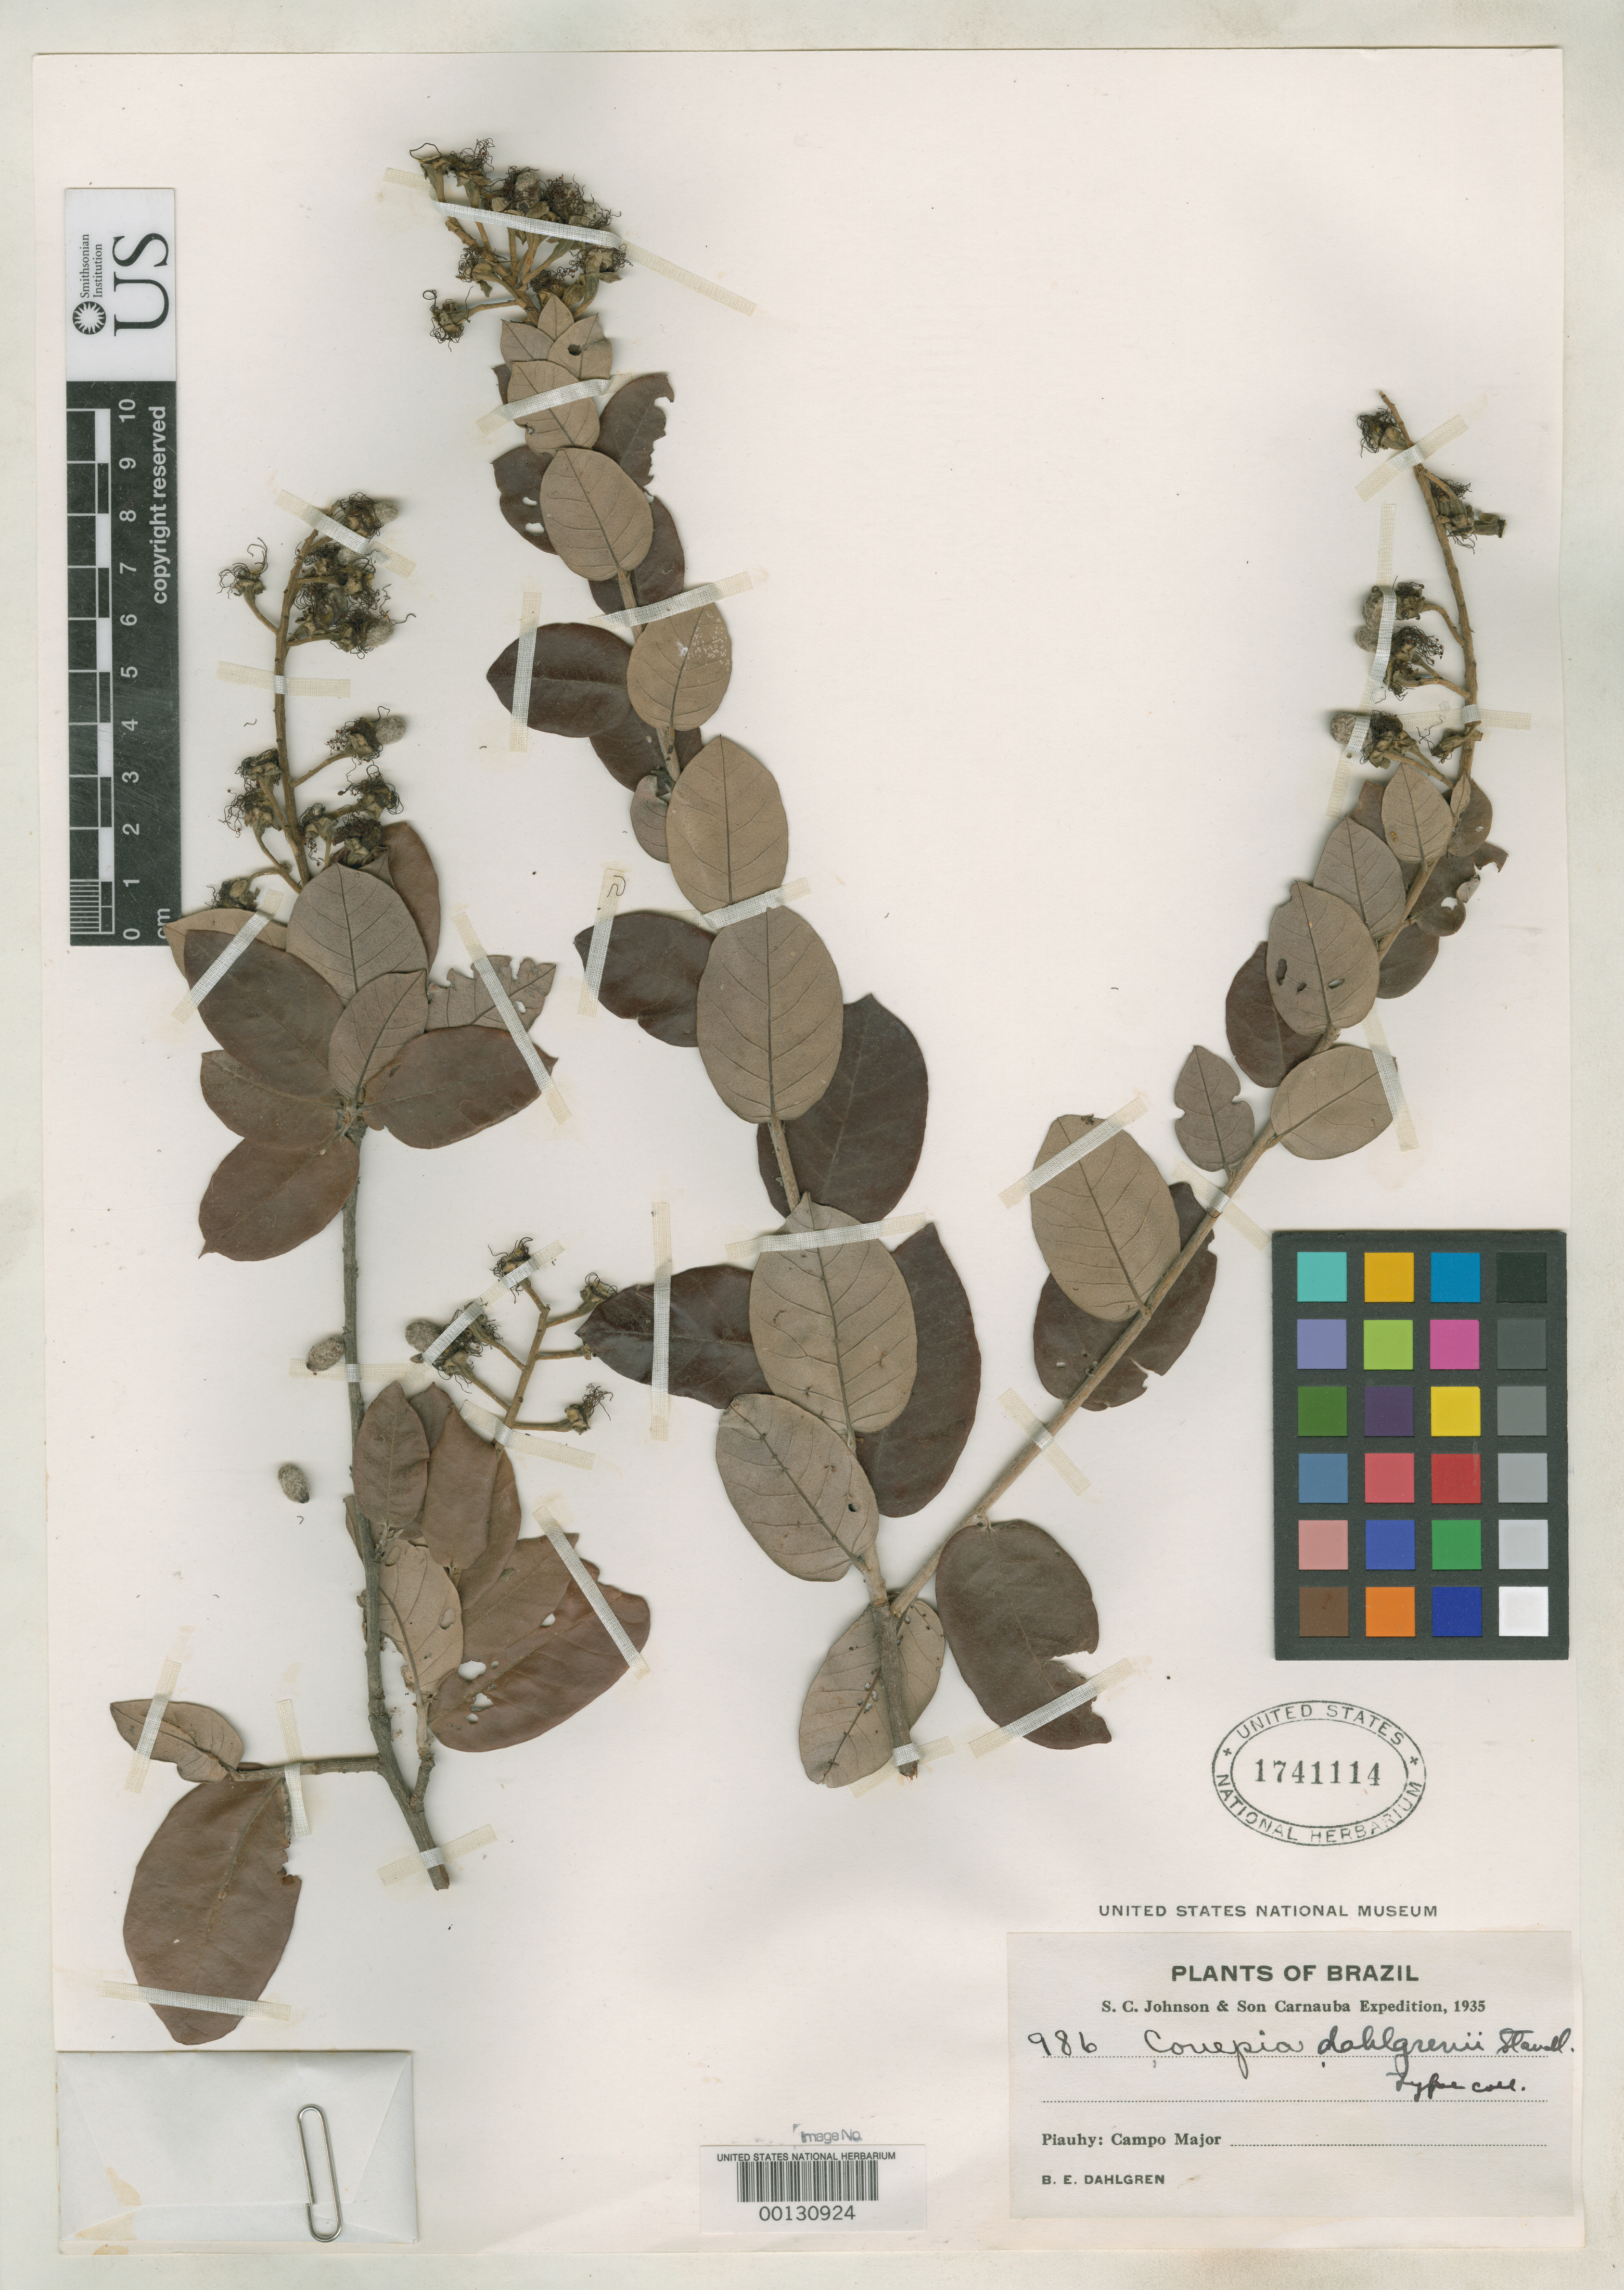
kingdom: Plantae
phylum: Tracheophyta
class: Magnoliopsida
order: Malpighiales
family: Chrysobalanaceae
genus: Couepia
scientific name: Couepia dahlgrenii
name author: Standl.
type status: Isotype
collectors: B. E. Dahlgren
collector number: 986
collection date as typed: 1935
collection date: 1935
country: Brazil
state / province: Piauí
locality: Campo Major.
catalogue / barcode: US 1741114